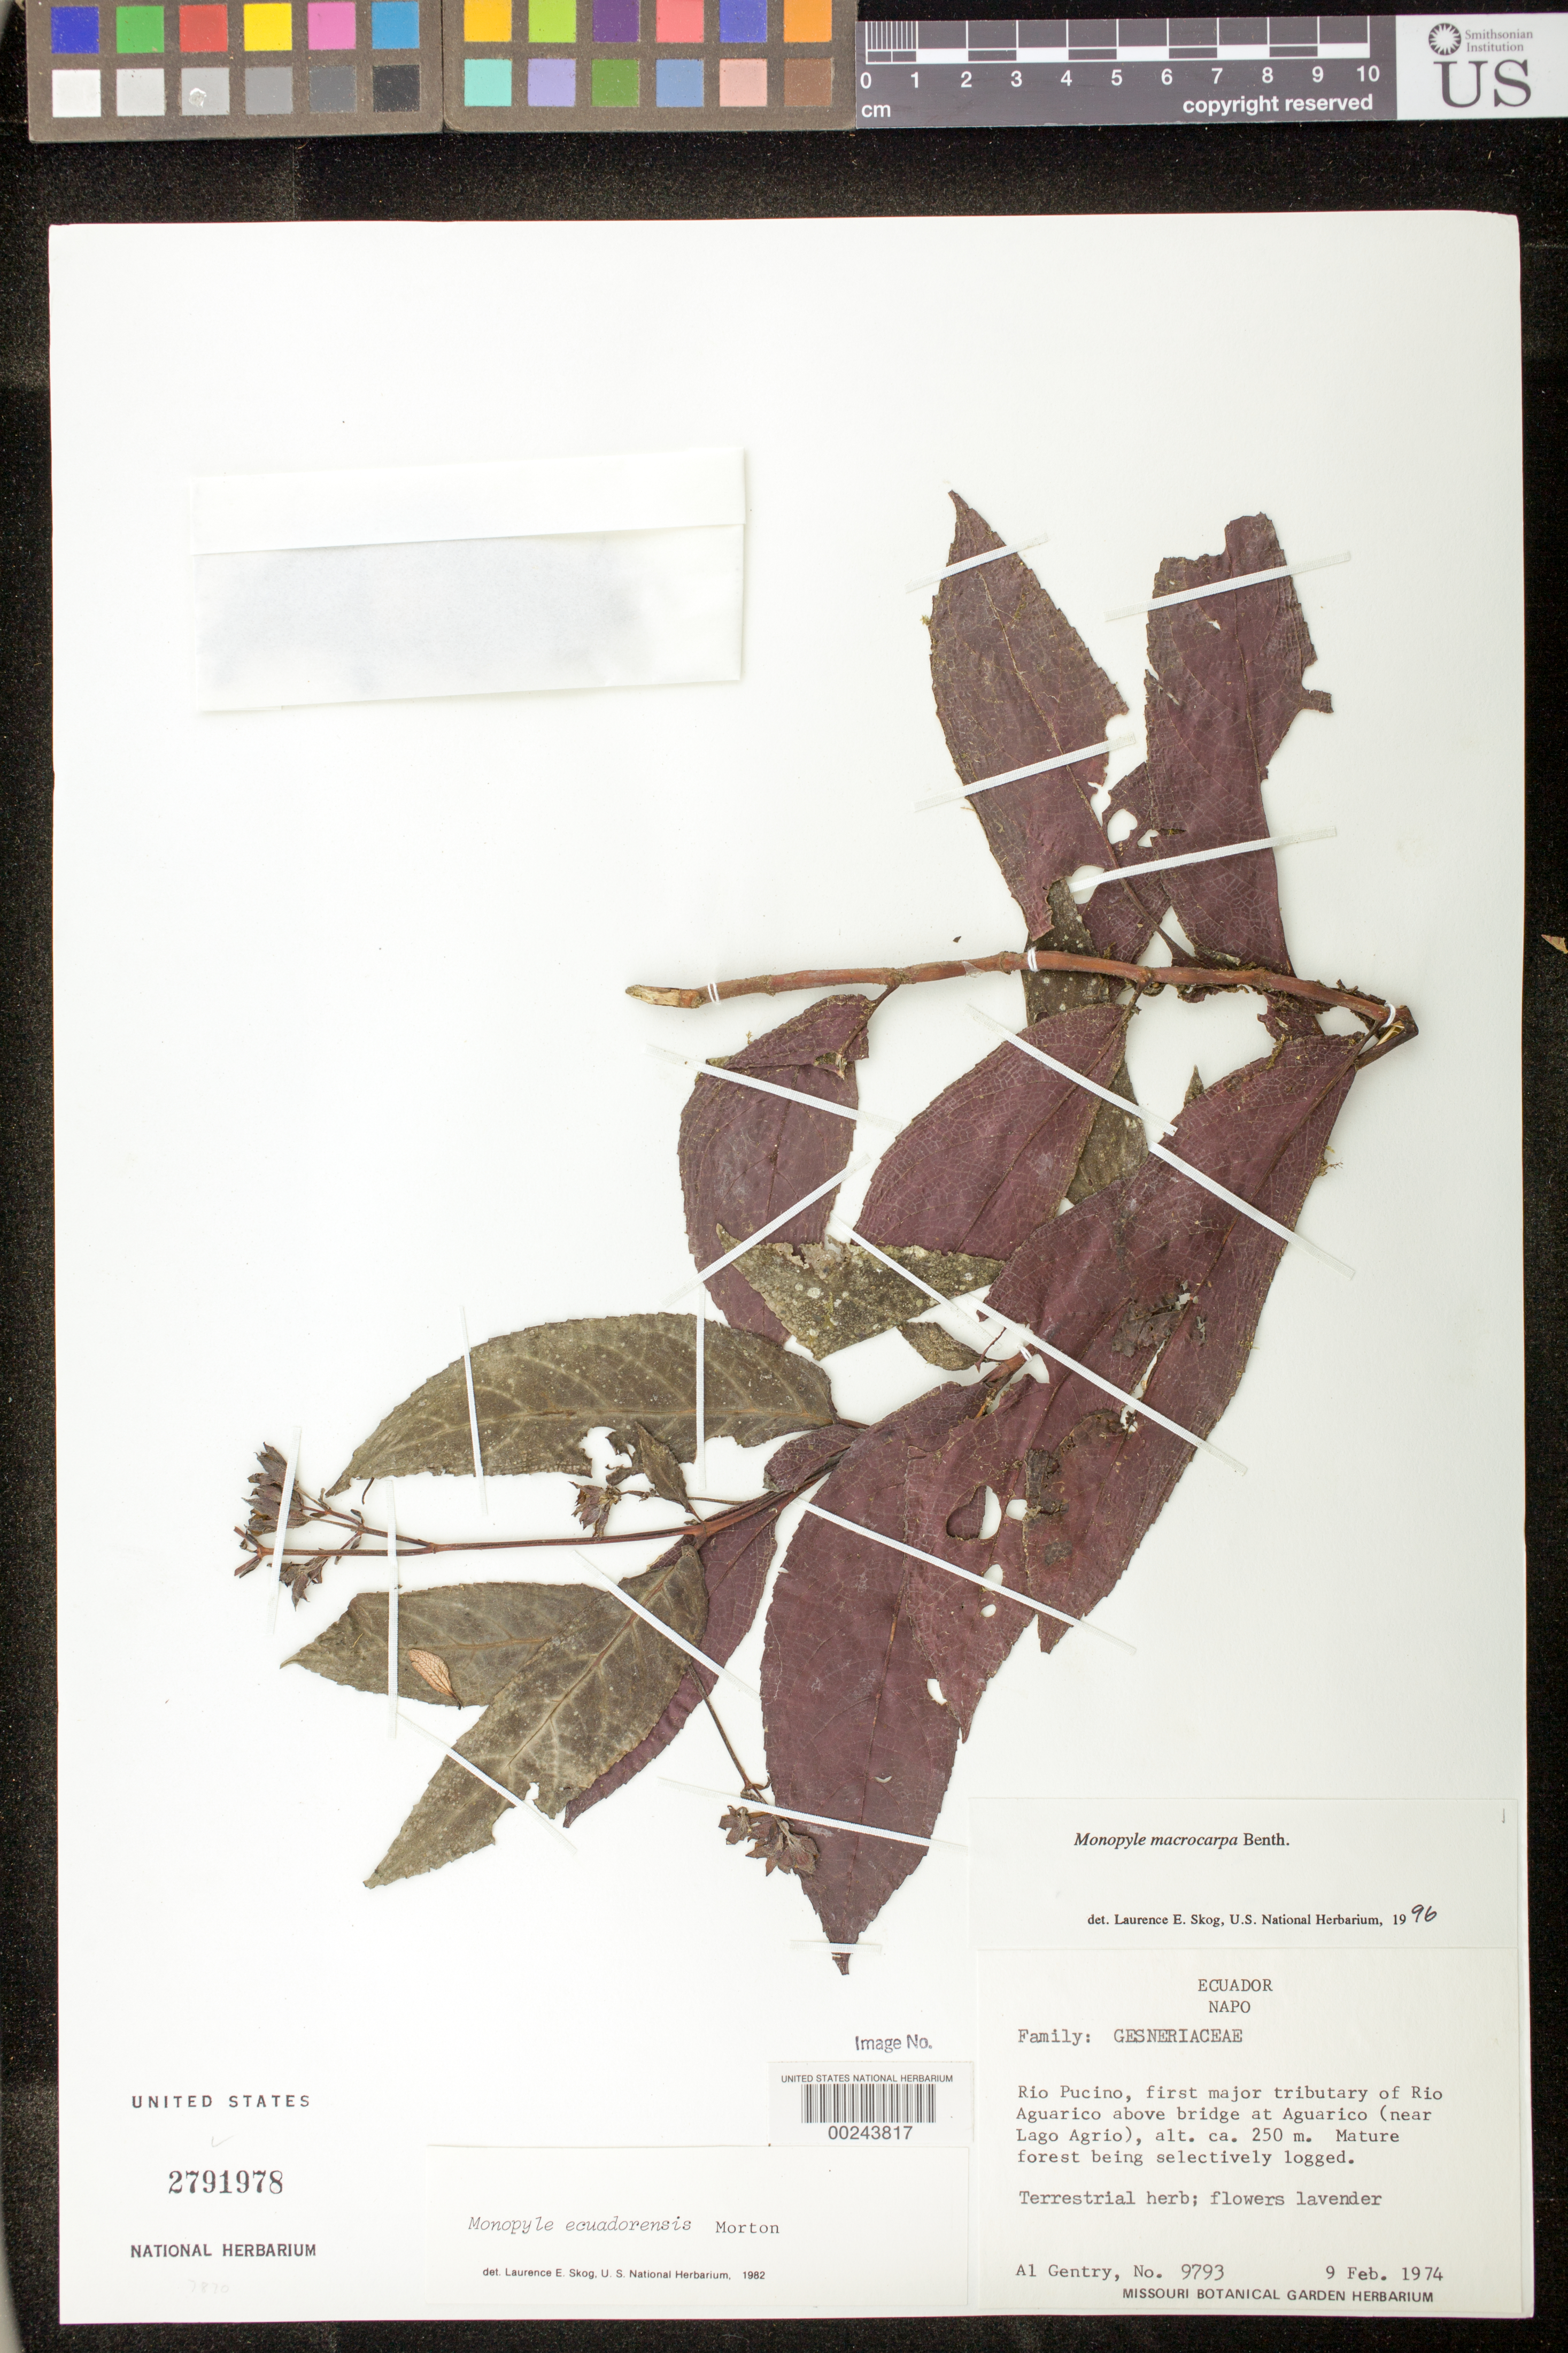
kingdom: Plantae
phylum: Tracheophyta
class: Magnoliopsida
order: Lamiales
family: Gesneriaceae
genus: Monopyle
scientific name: Monopyle macrocarpa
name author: Benth.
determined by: Skog, Laurence E.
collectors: A. H. Gentry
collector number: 9793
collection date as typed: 09 Feb 1974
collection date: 1974-02-09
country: Ecuador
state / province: Sucumbíos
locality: ("Napo.") Rio Pucino, first major tributary of Rio Aguarico above bridge at Aguarico (near Lago Agrio)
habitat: Mature forest being selectively logged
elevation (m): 250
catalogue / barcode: US 2791978